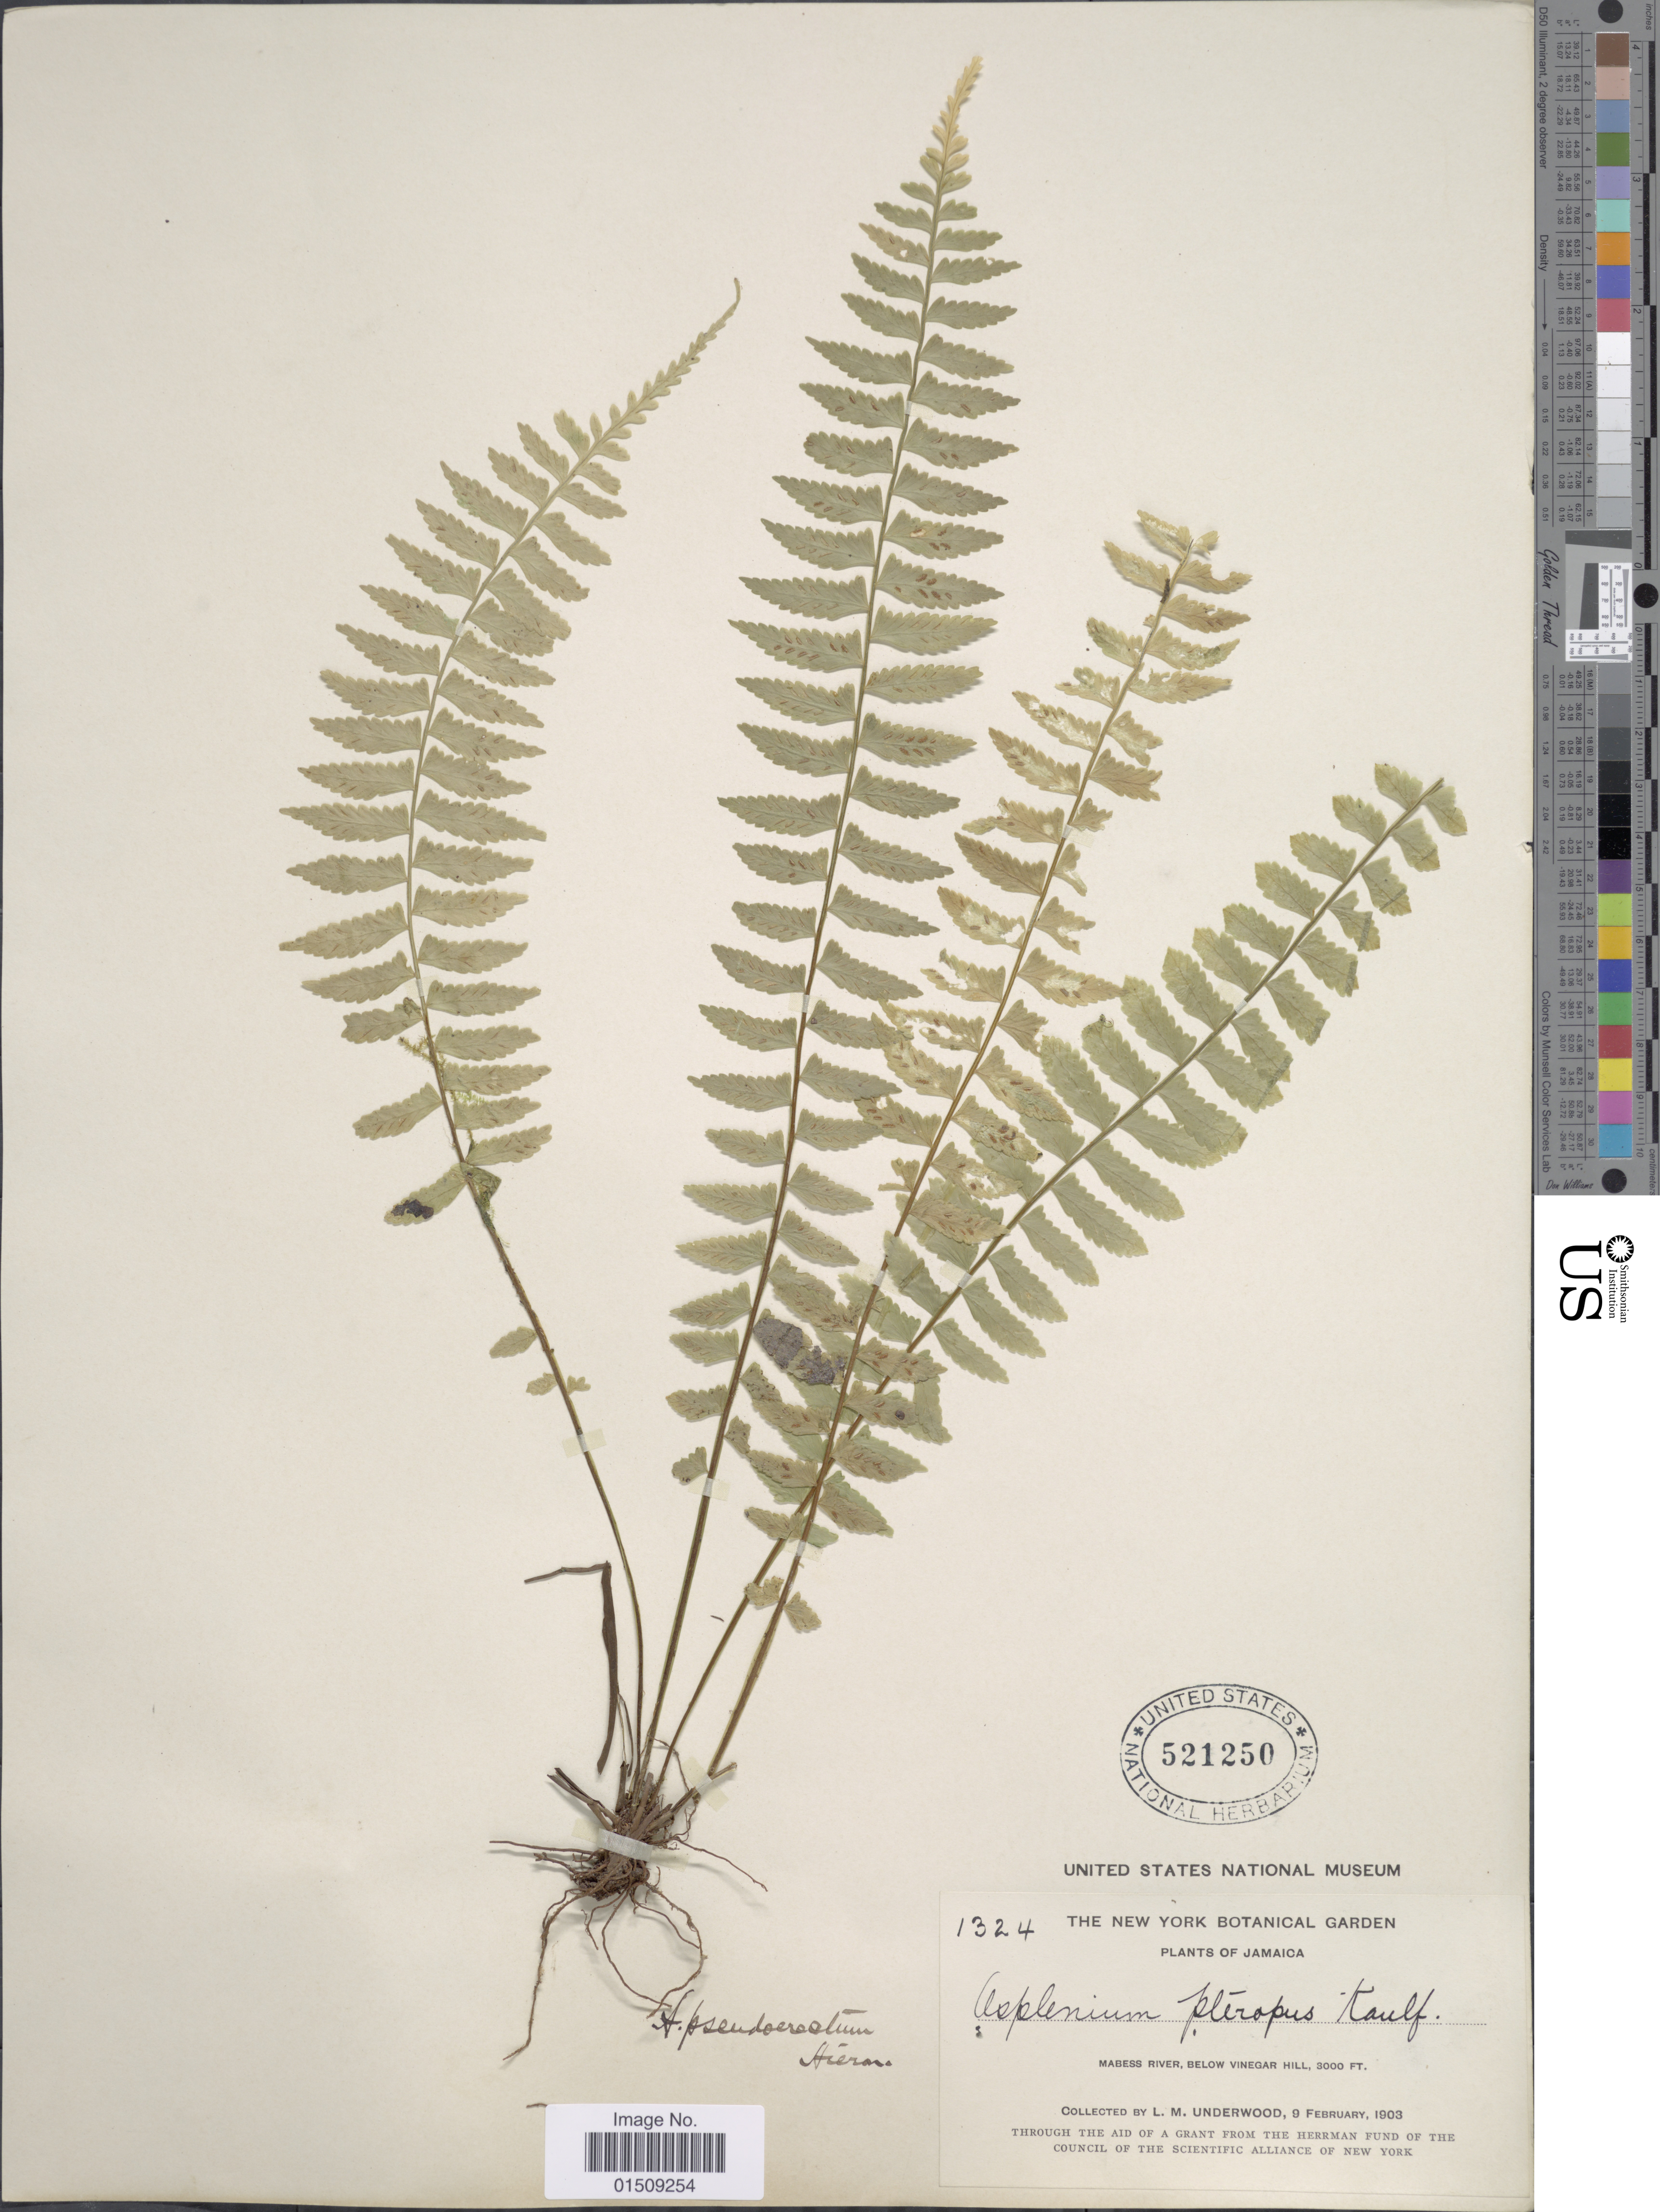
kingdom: Plantae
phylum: Tracheophyta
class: Polypodiopsida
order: Polypodiales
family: Aspleniaceae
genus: Asplenium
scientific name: Asplenium pteropus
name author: Kaulf.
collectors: L. M. Underwood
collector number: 1324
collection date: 1903-02-09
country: Jamaica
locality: Mabess River, below Vinegar Hill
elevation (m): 914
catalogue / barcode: US 521250